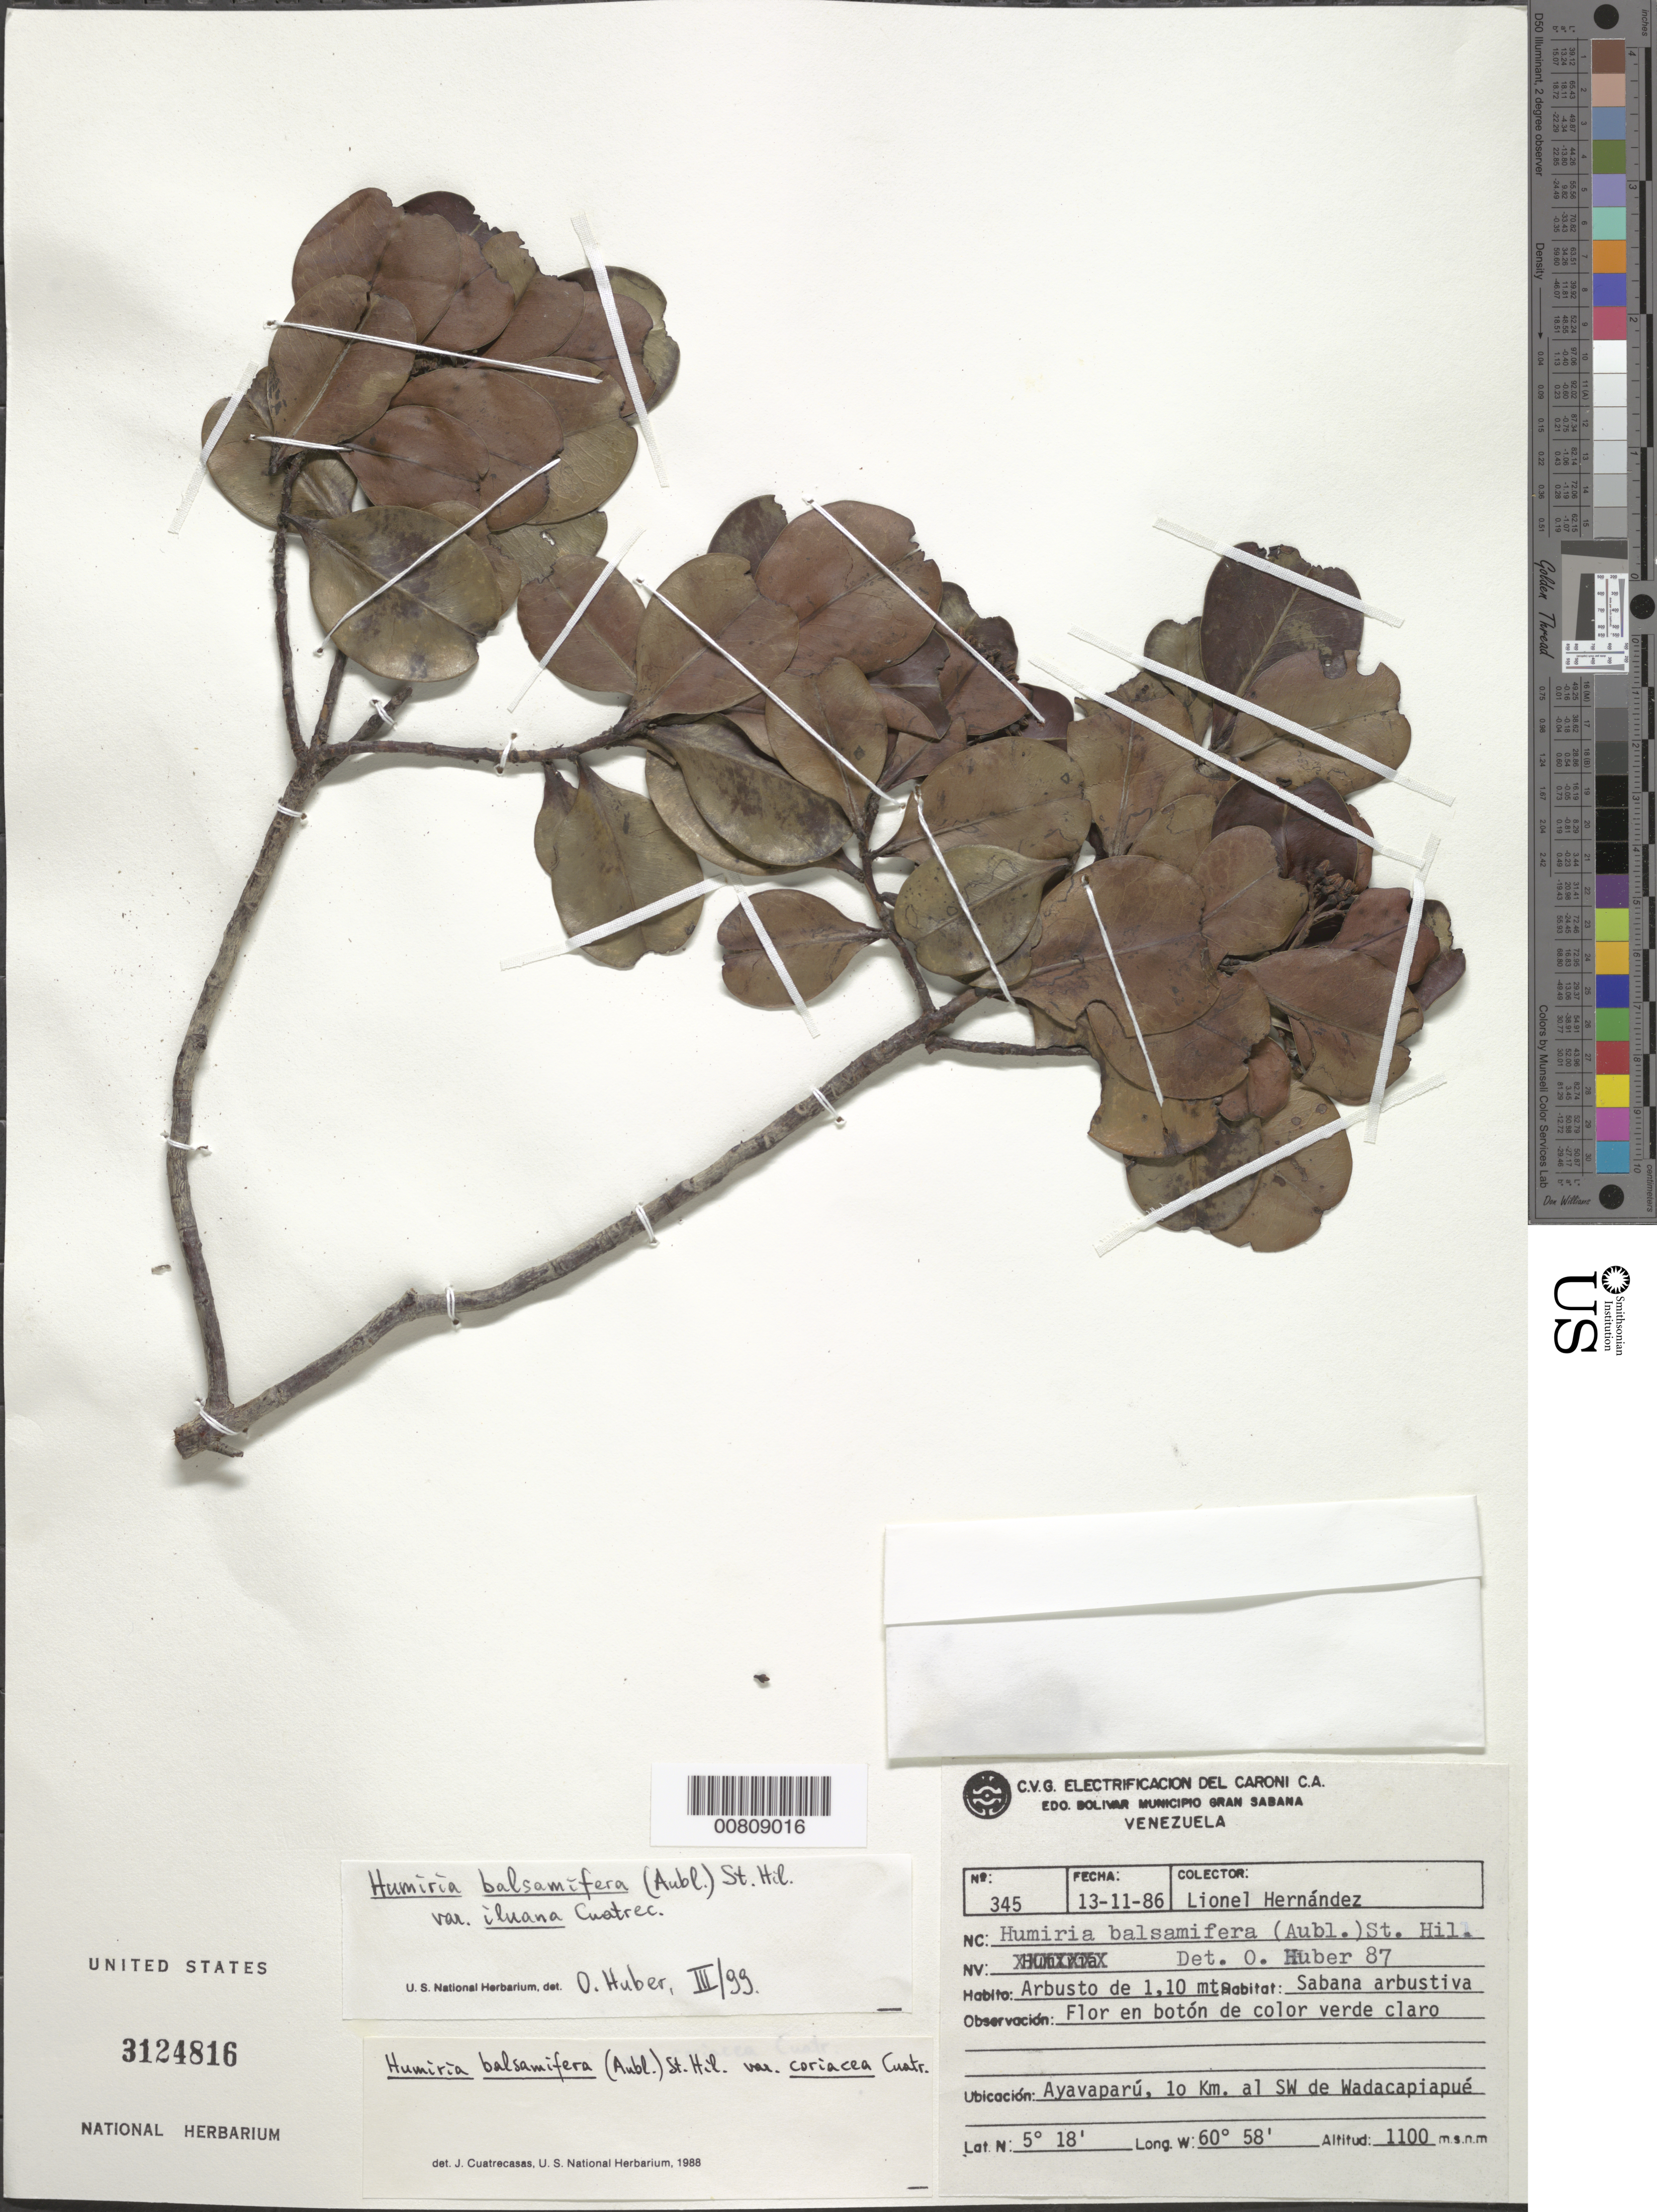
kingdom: Plantae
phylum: Tracheophyta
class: Magnoliopsida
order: Malpighiales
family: Humiriaceae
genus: Humiria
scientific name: Humiria balsamifera var. iluana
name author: Cuatrec.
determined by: Huber, Otto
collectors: L. Hernández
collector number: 345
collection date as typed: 13-Nov-86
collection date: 1986-11-13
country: Venezuela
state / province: Bolívar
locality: Mun. Gran Sabana, Ayavaparú, 10 km SW de Wadakapiapué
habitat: Sabana arbustiva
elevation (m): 1100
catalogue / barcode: US 3124816